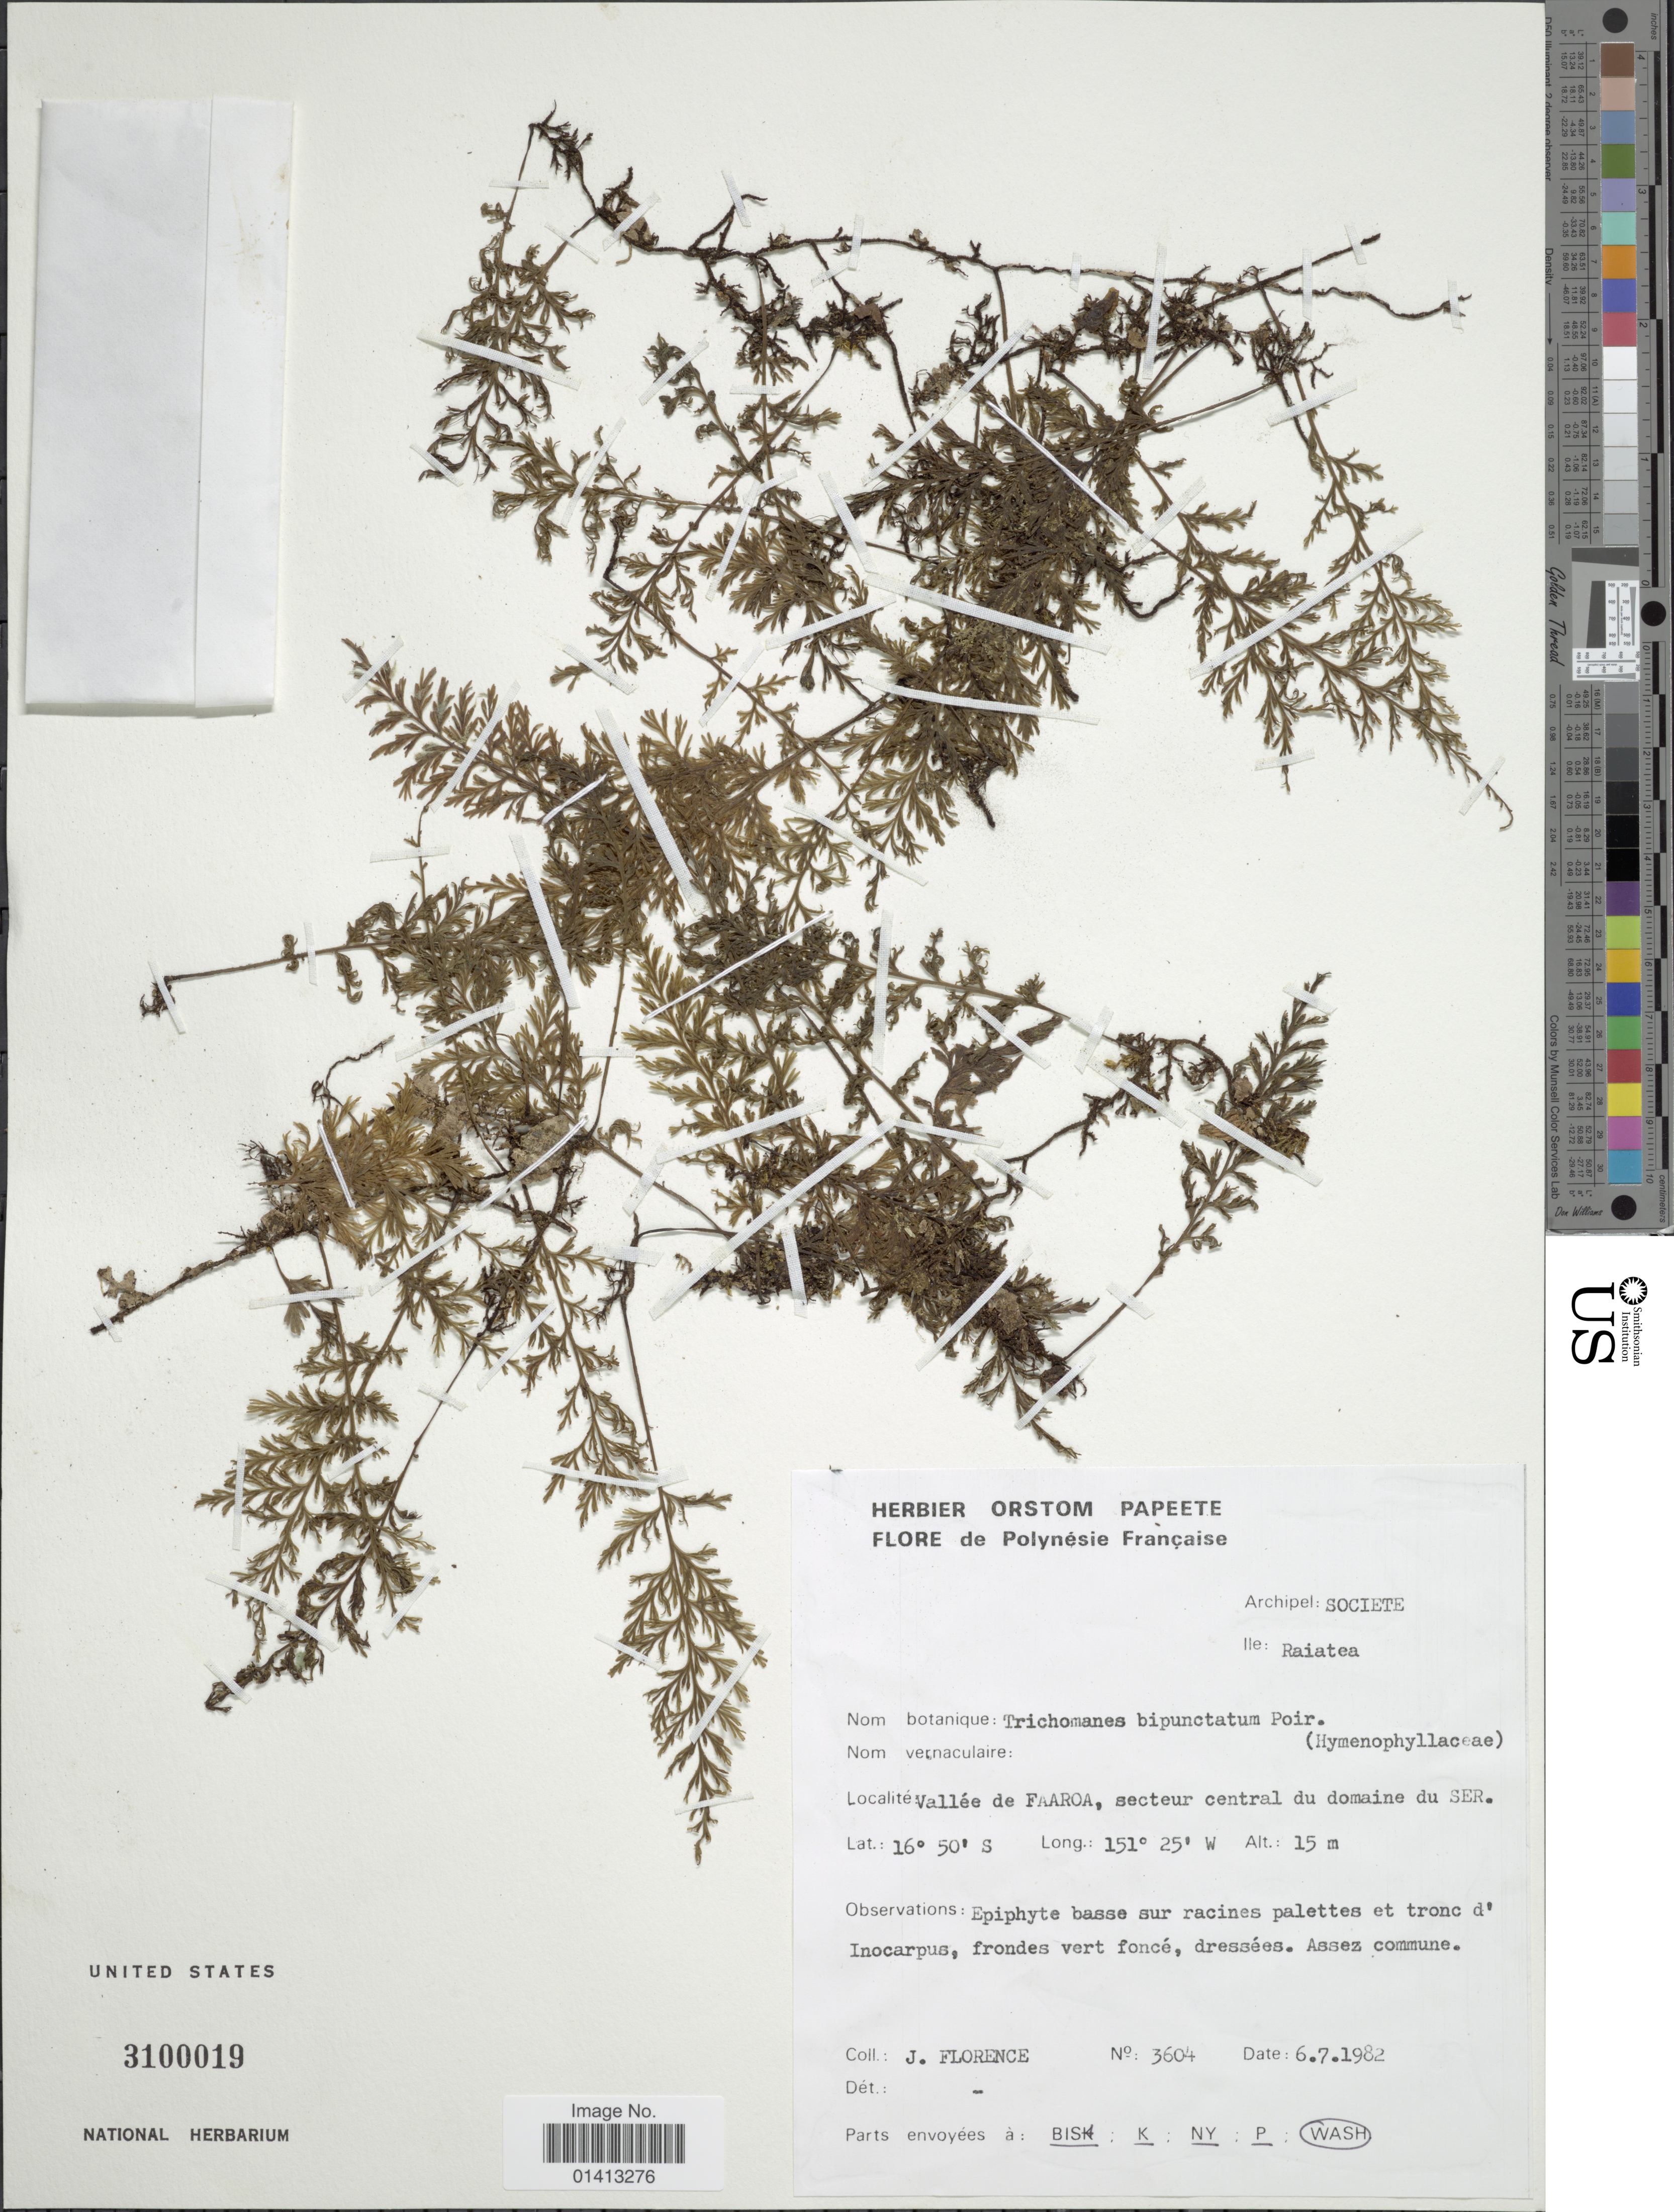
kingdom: Plantae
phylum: Tracheophyta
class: Polypodiopsida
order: Hymenophyllales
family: Hymenophyllaceae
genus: Crepidomanes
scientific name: Crepidomanes bipunctatum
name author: (Poir.) Copel.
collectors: J. Florence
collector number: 3604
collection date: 1982-07-06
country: French Polynesia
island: Raiatea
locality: Archipel: Scoiete, Ile: Raiatea, Vallée de Faaroa, secteur est du Domaine du Ser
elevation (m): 15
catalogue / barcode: US 3100019